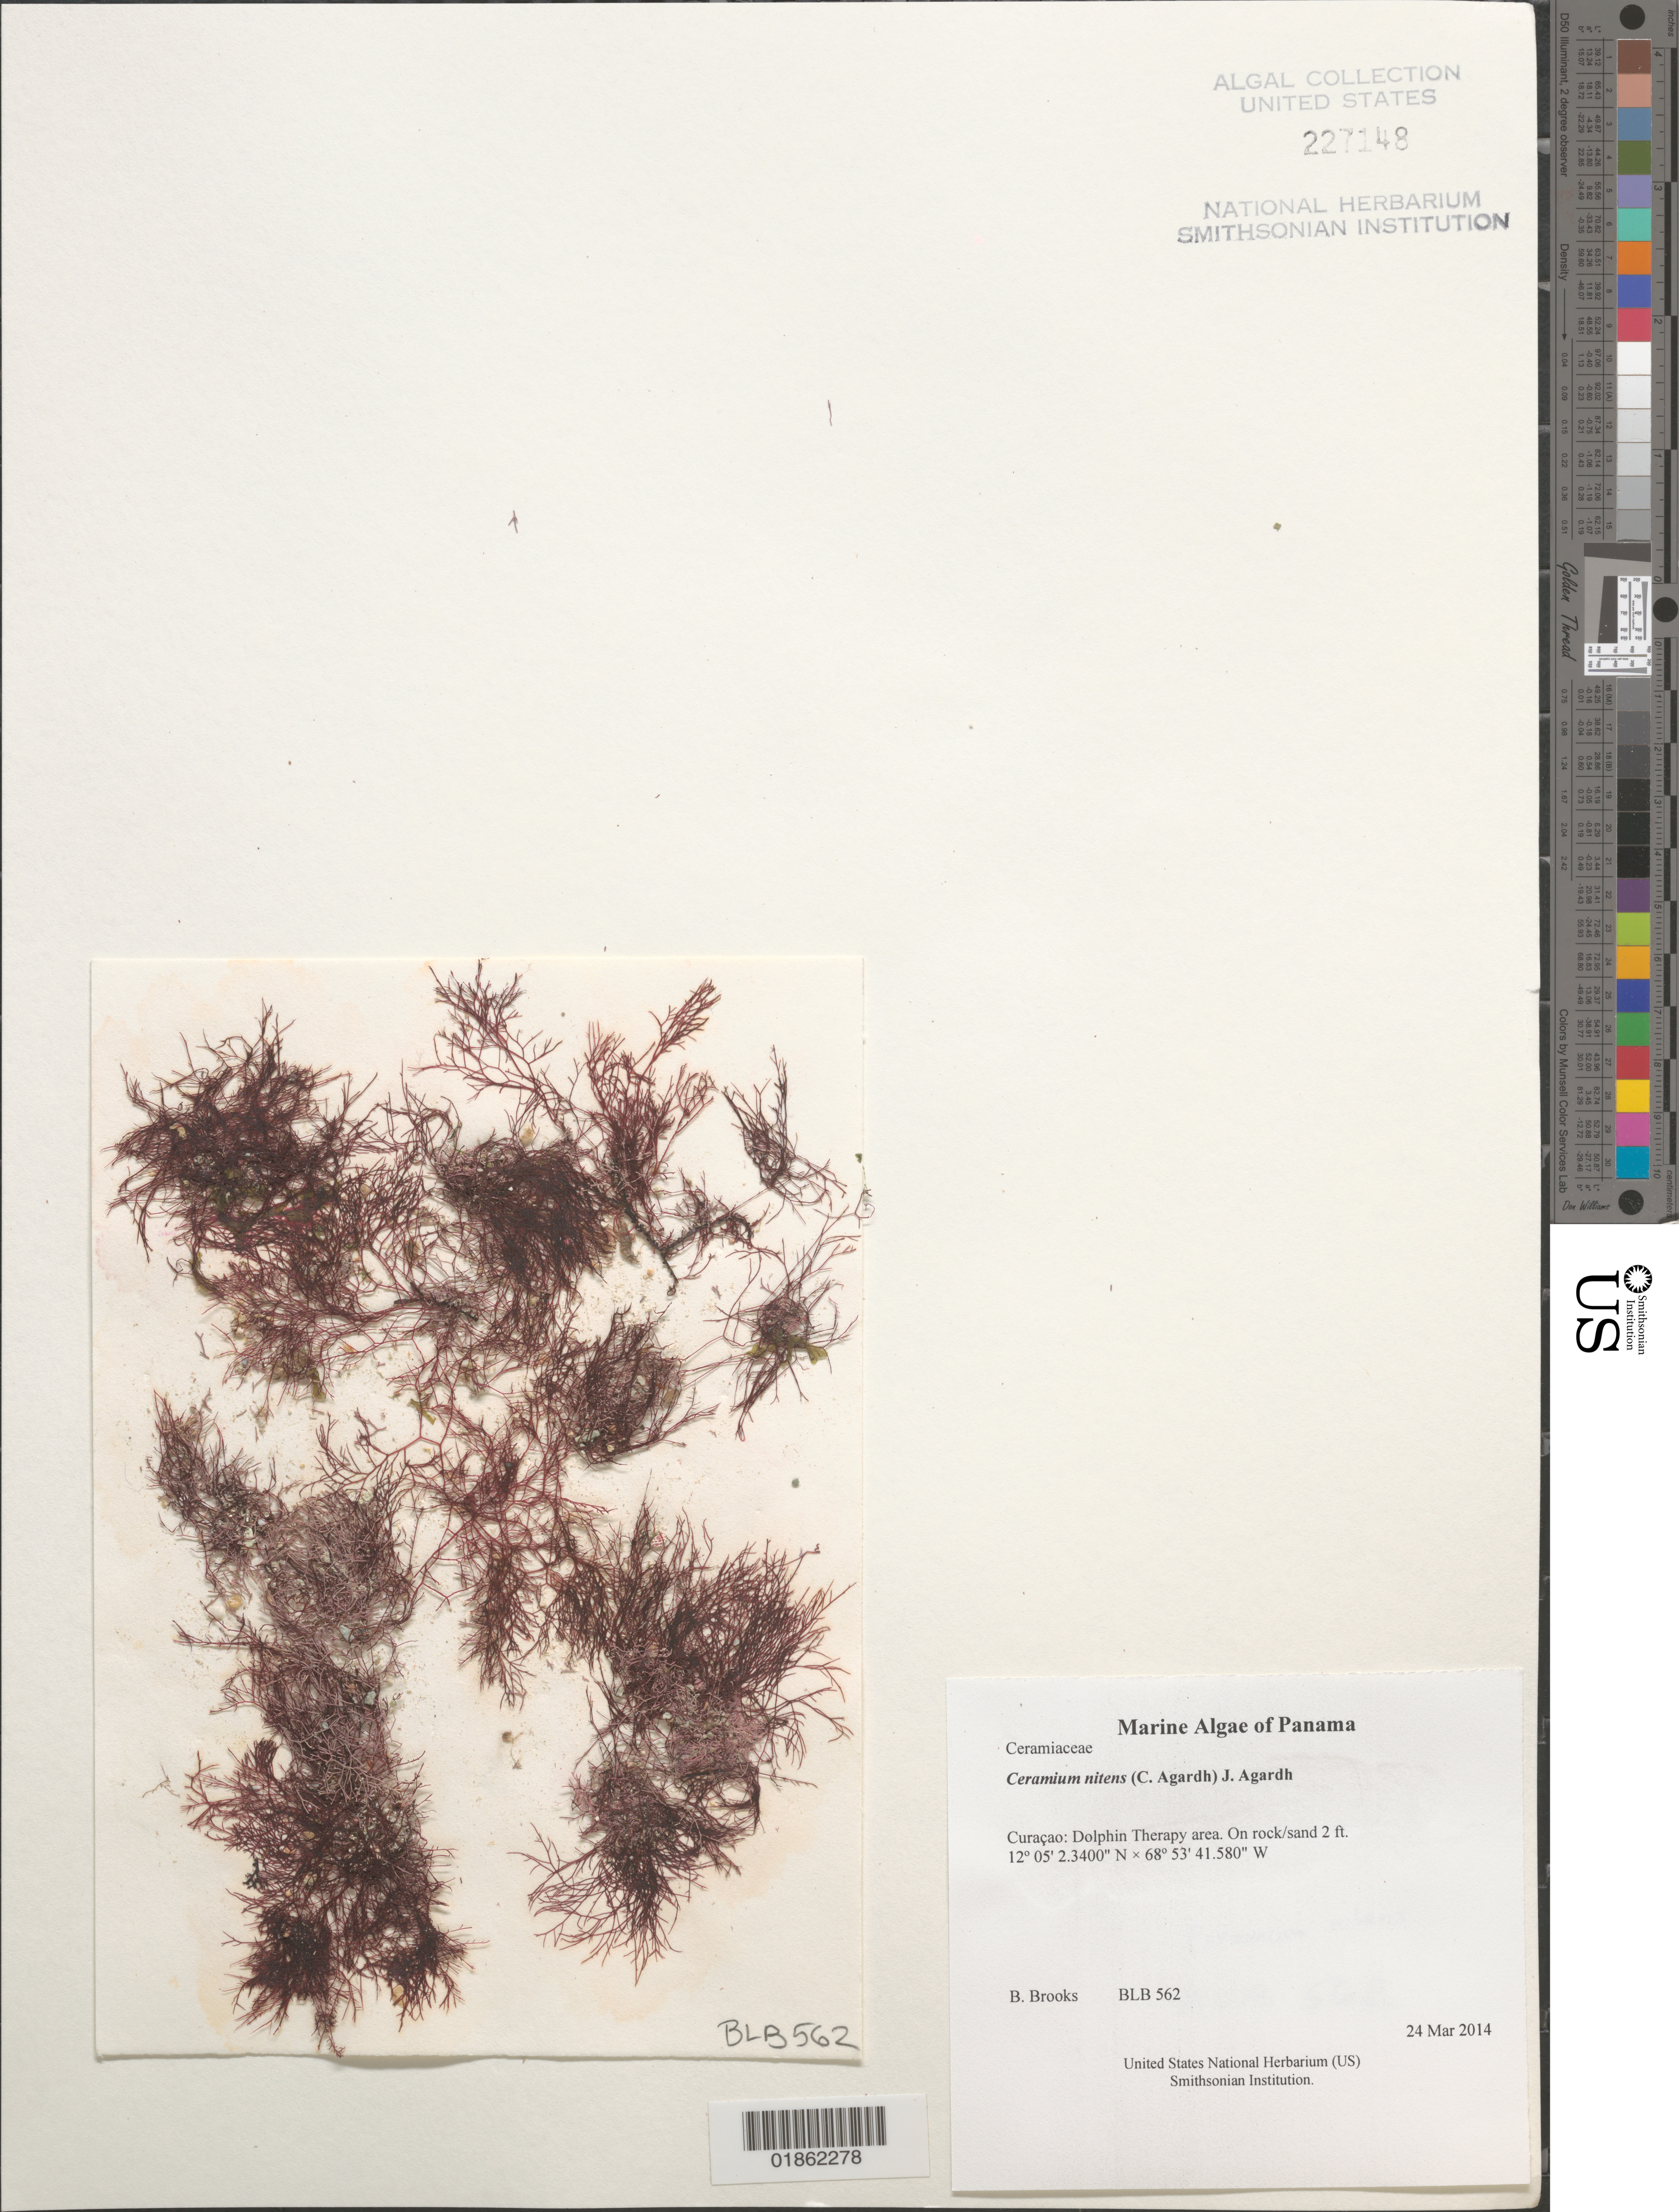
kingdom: Plantae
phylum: Rhodophyta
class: Florideophyceae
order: Ceramiales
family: Ceramiaceae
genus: Ceramium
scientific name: Ceramium nitens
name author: (C. Agardh) J. Agardh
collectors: B. Brooks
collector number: BLB 562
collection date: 2014-03-24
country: Curaçao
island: Curaçao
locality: Dolphin Therapy area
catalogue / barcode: US 227148